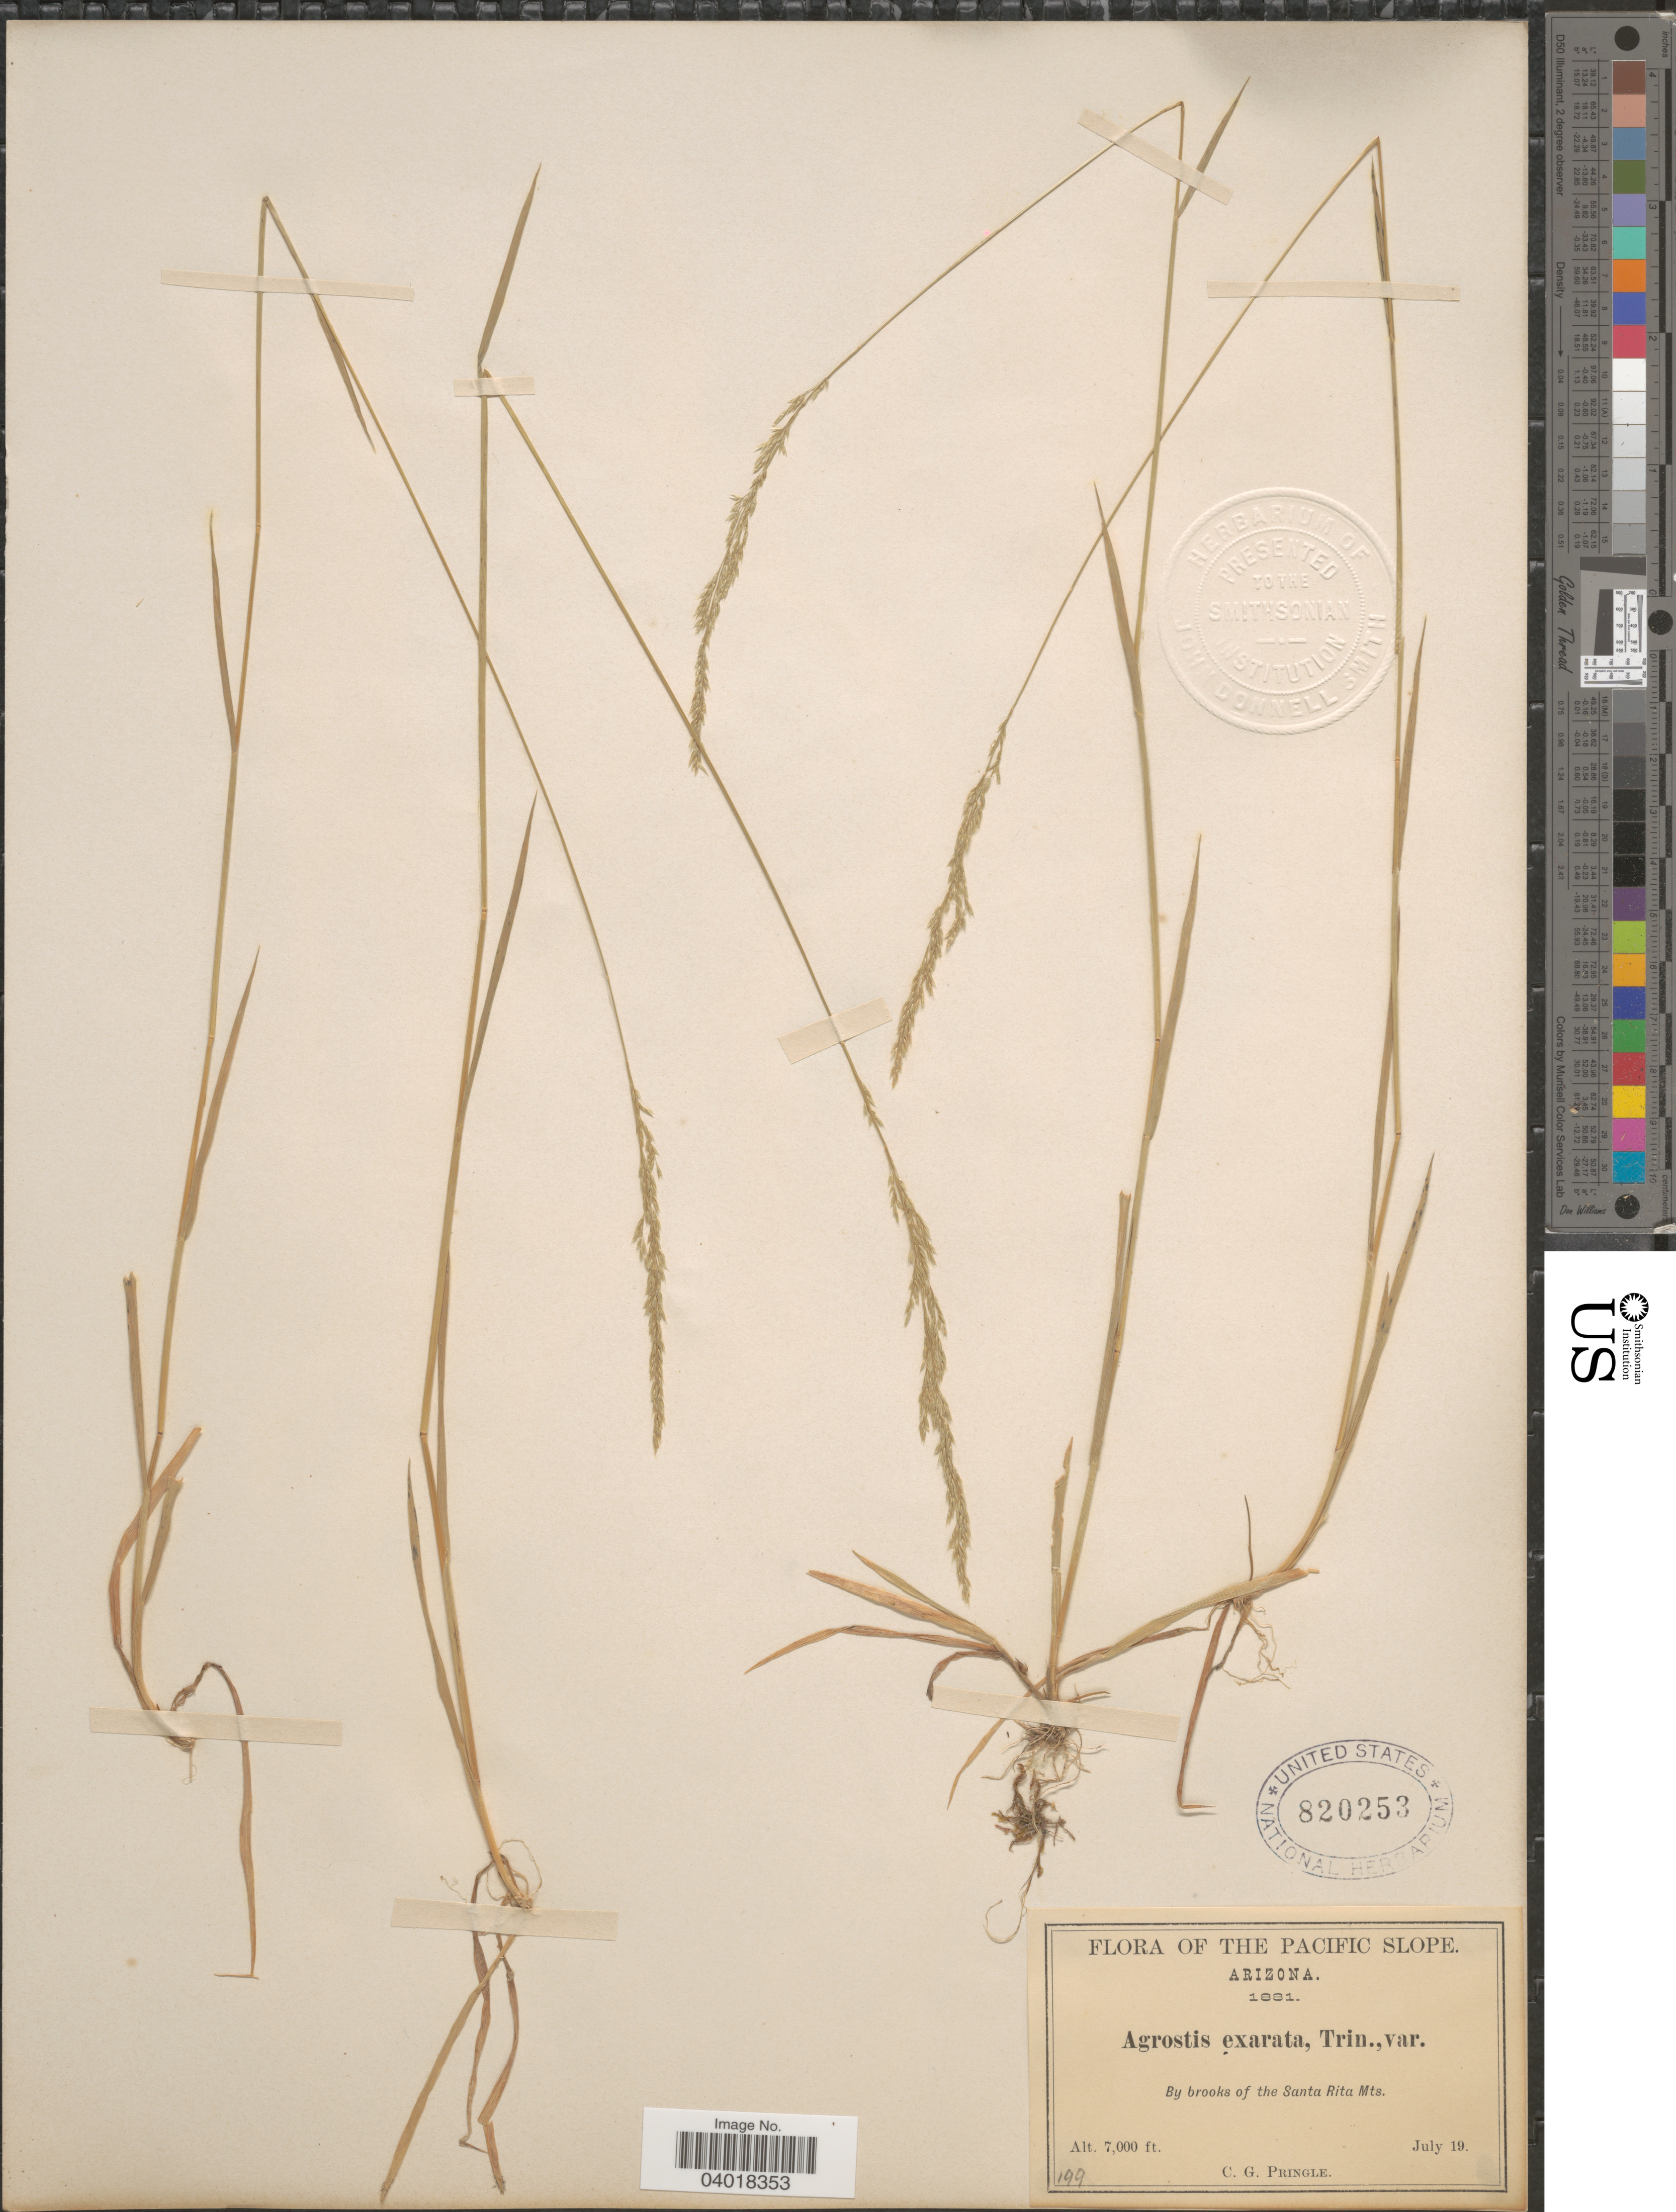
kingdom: Plantae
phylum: Tracheophyta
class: Liliopsida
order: Poales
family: Poaceae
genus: Agrostis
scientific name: Agrostis exarata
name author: Trin.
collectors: C. G. Pringle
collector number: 199?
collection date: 1881-07-19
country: United States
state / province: Arizona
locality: The Pacific Slope. By brooks of the Santa Rita Mts.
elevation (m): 2134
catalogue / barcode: US 820253